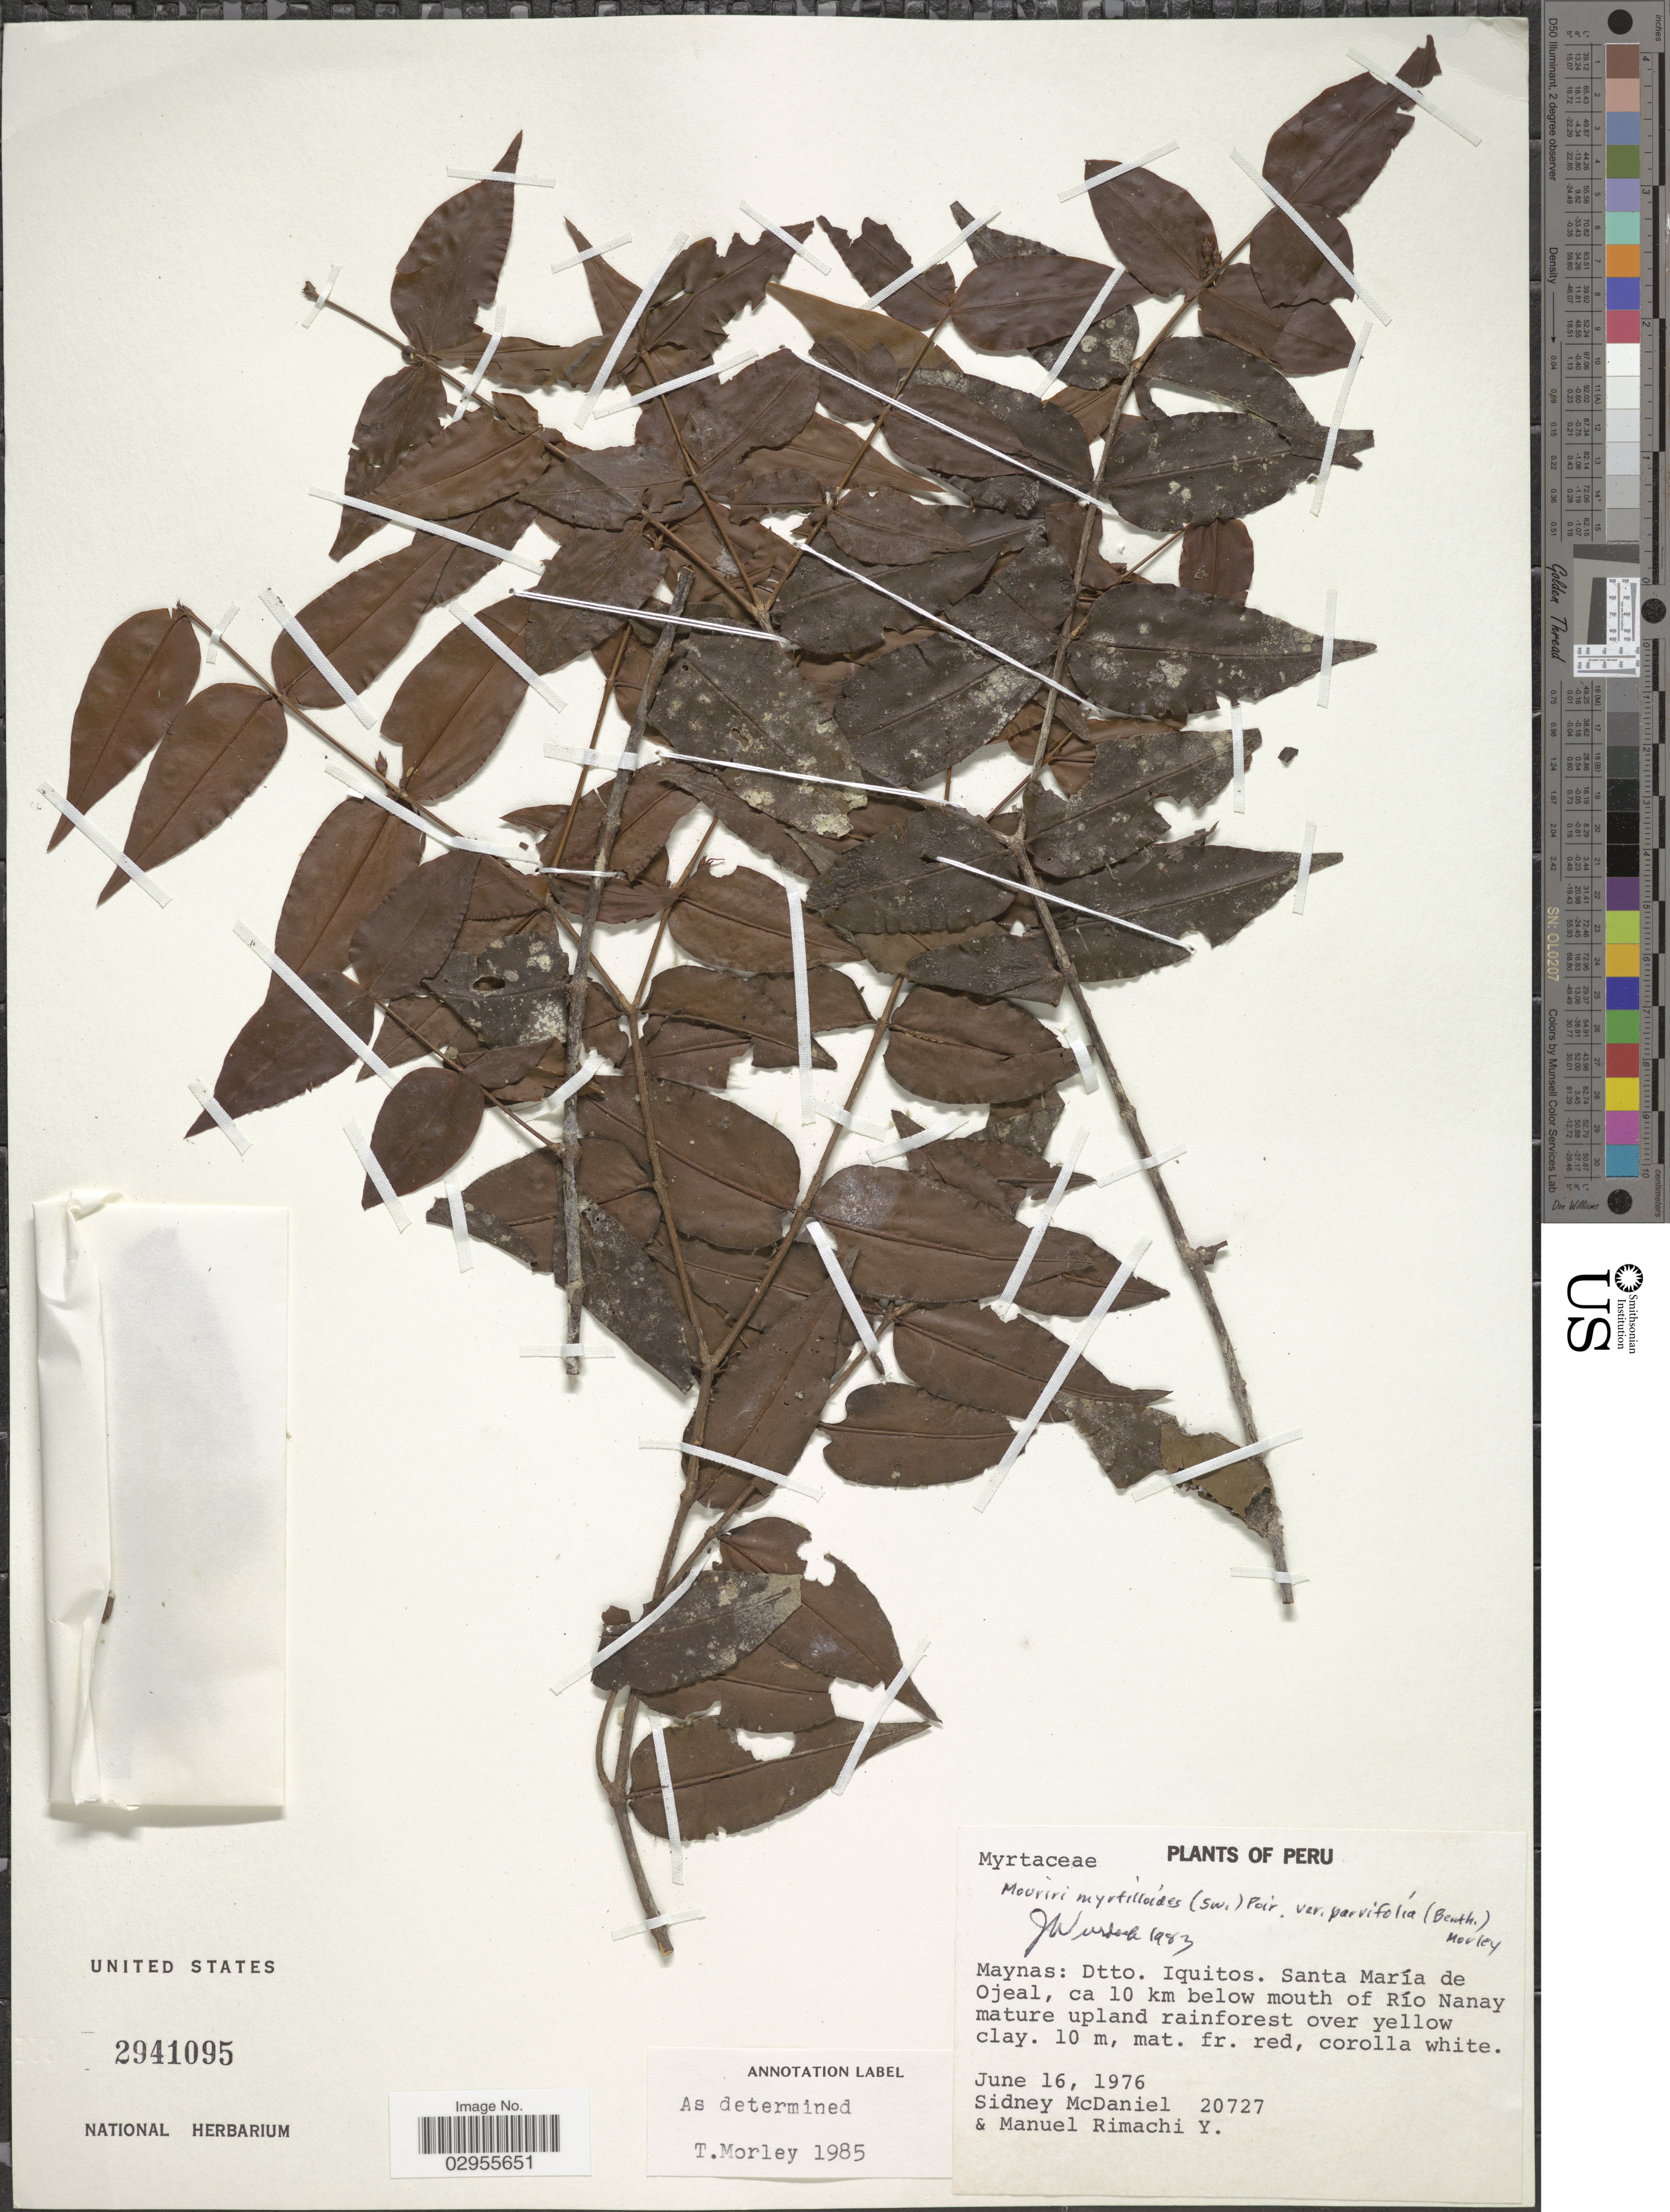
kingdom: Plantae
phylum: Tracheophyta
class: Magnoliopsida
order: Myrtales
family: Melastomataceae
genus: Mouriri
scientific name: Mouriri myrtilloides subsp. parvifolia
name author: (Benth.) Morley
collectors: S. McDaniel & M. Rimachi Y.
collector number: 20727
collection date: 1976-06-16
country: Peru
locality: Maynas: Dtto. Iquitos. Santa María de Ojeal, ca 10 km below mouth of Río Nanay.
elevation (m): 10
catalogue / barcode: US 2941095